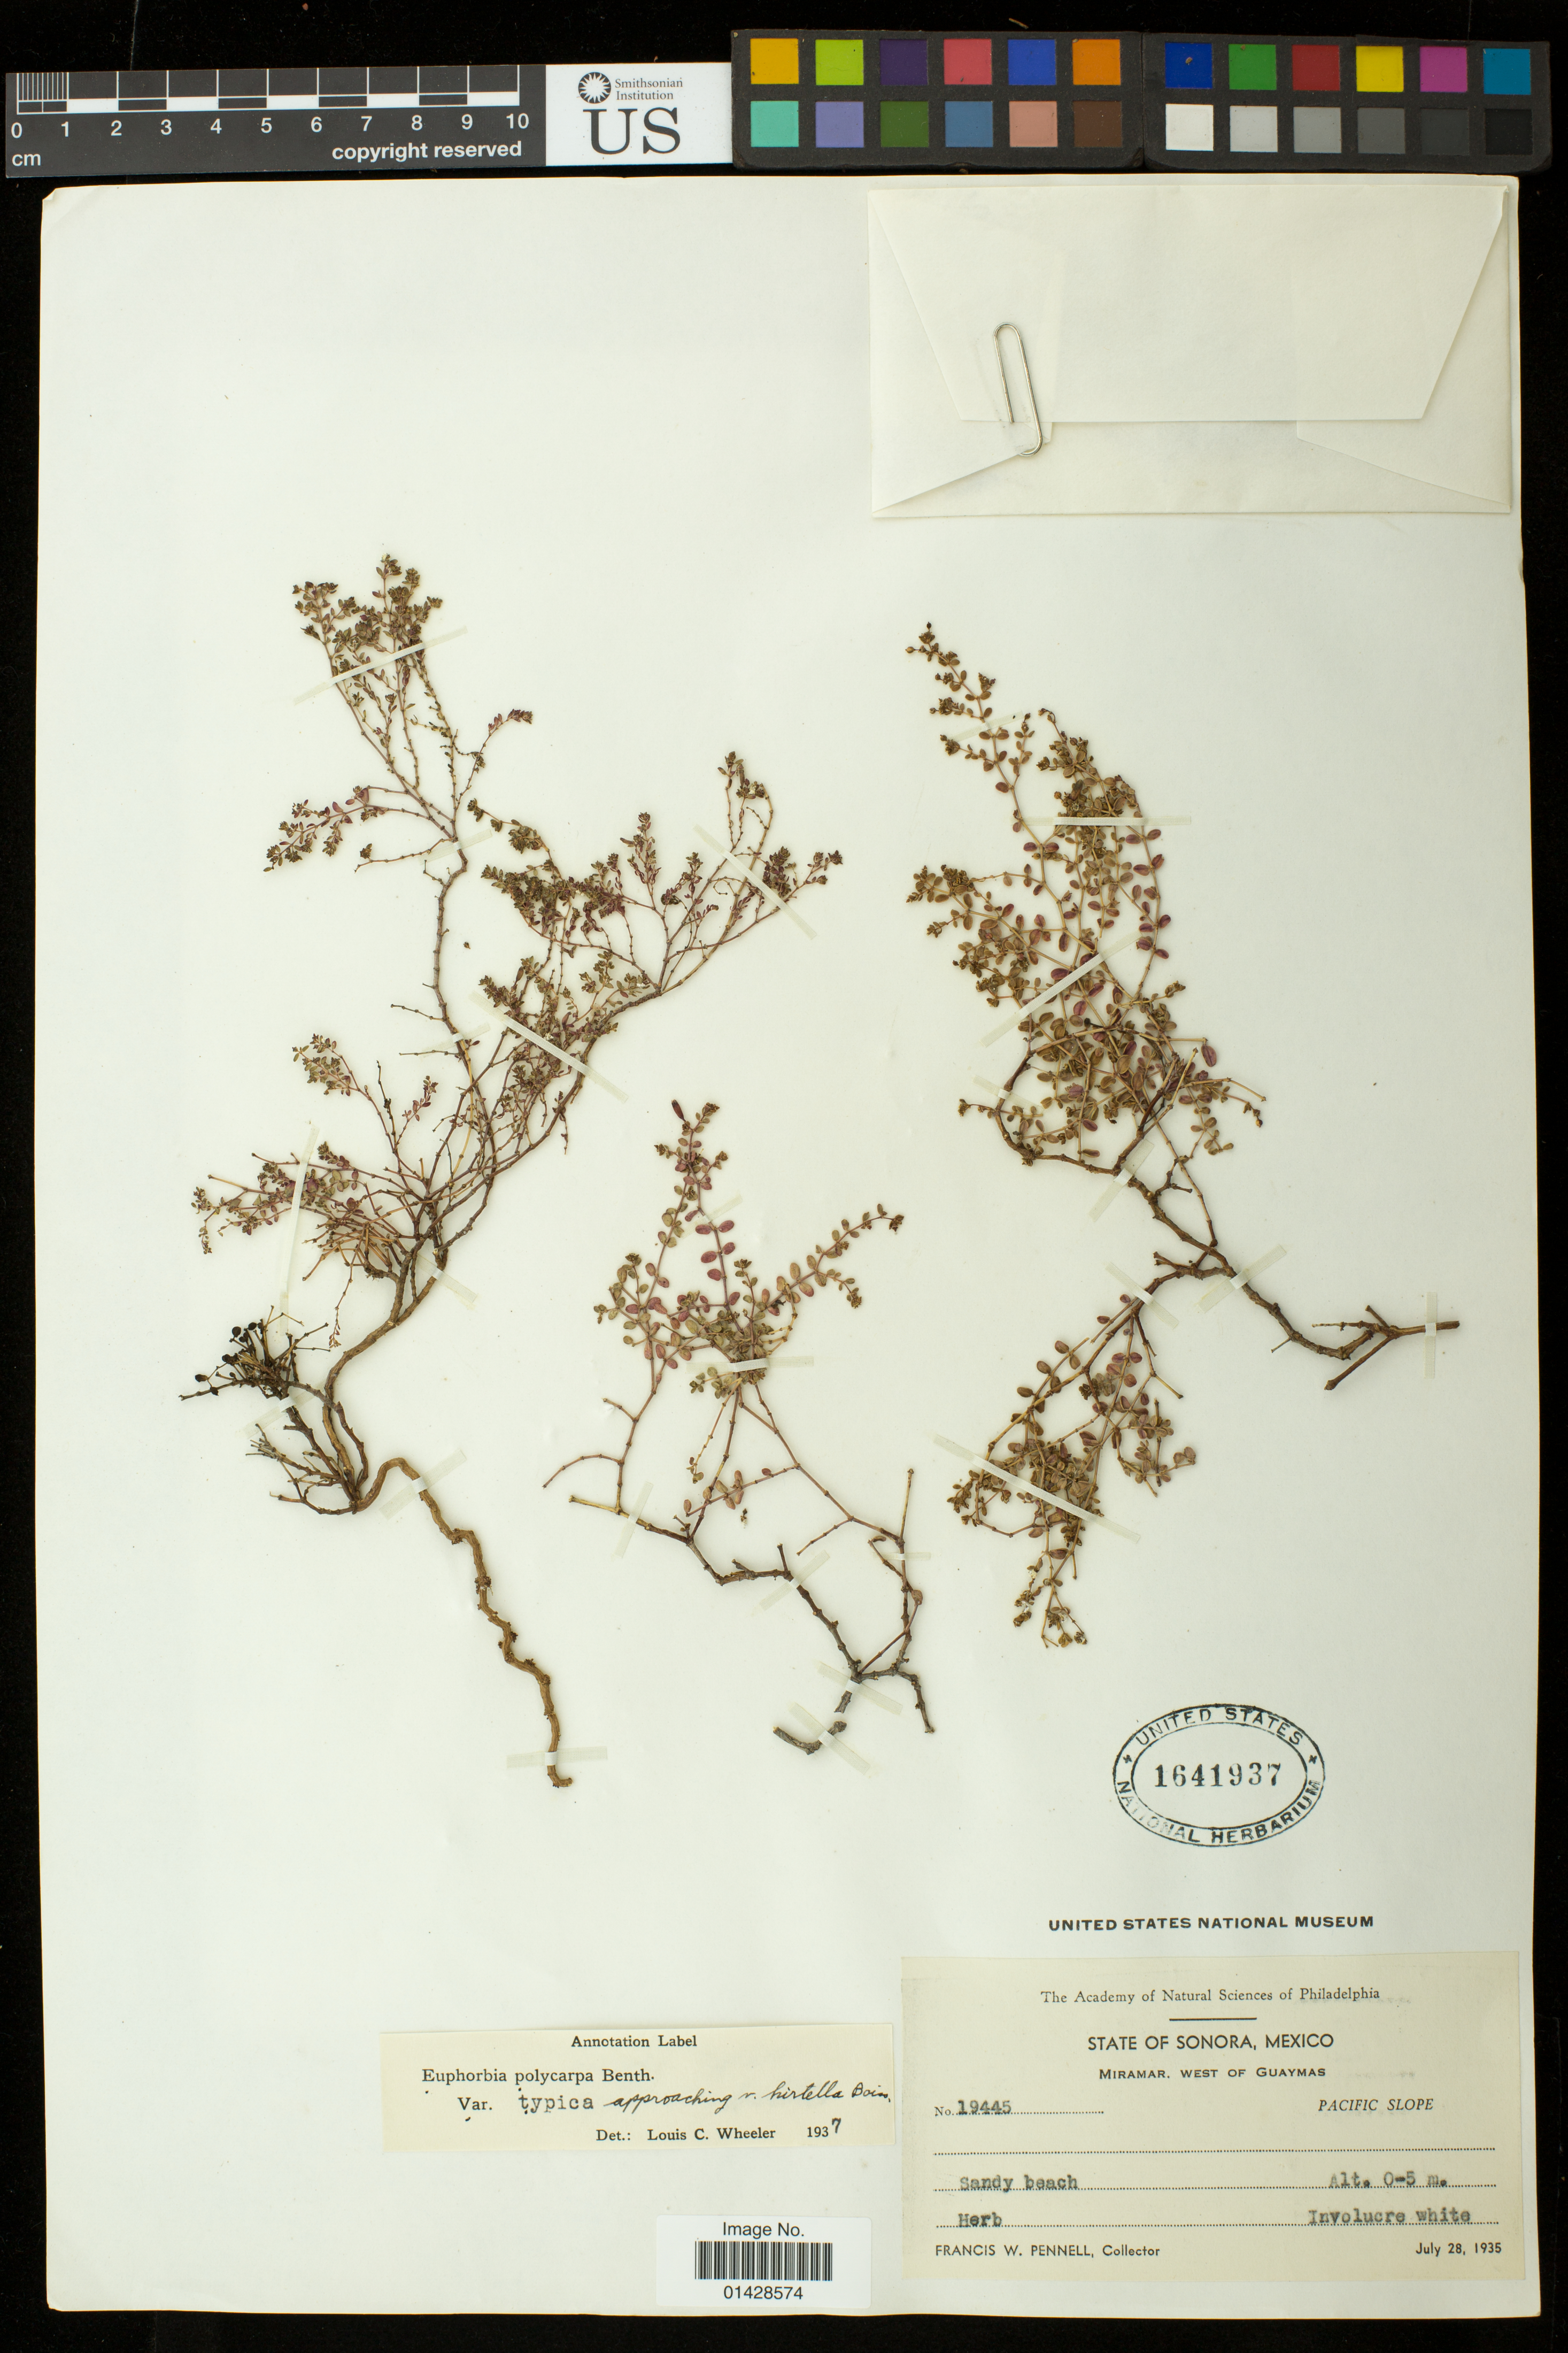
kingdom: Plantae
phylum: Tracheophyta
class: Magnoliopsida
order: Malpighiales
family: Euphorbiaceae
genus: Euphorbia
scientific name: Euphorbia polycarpa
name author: Benth.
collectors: F. W. Pennell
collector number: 19445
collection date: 1935-07-28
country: Mexico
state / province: Sonora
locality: Miramar. West of Guaymas; Pacific Slope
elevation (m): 0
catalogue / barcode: US 1641937